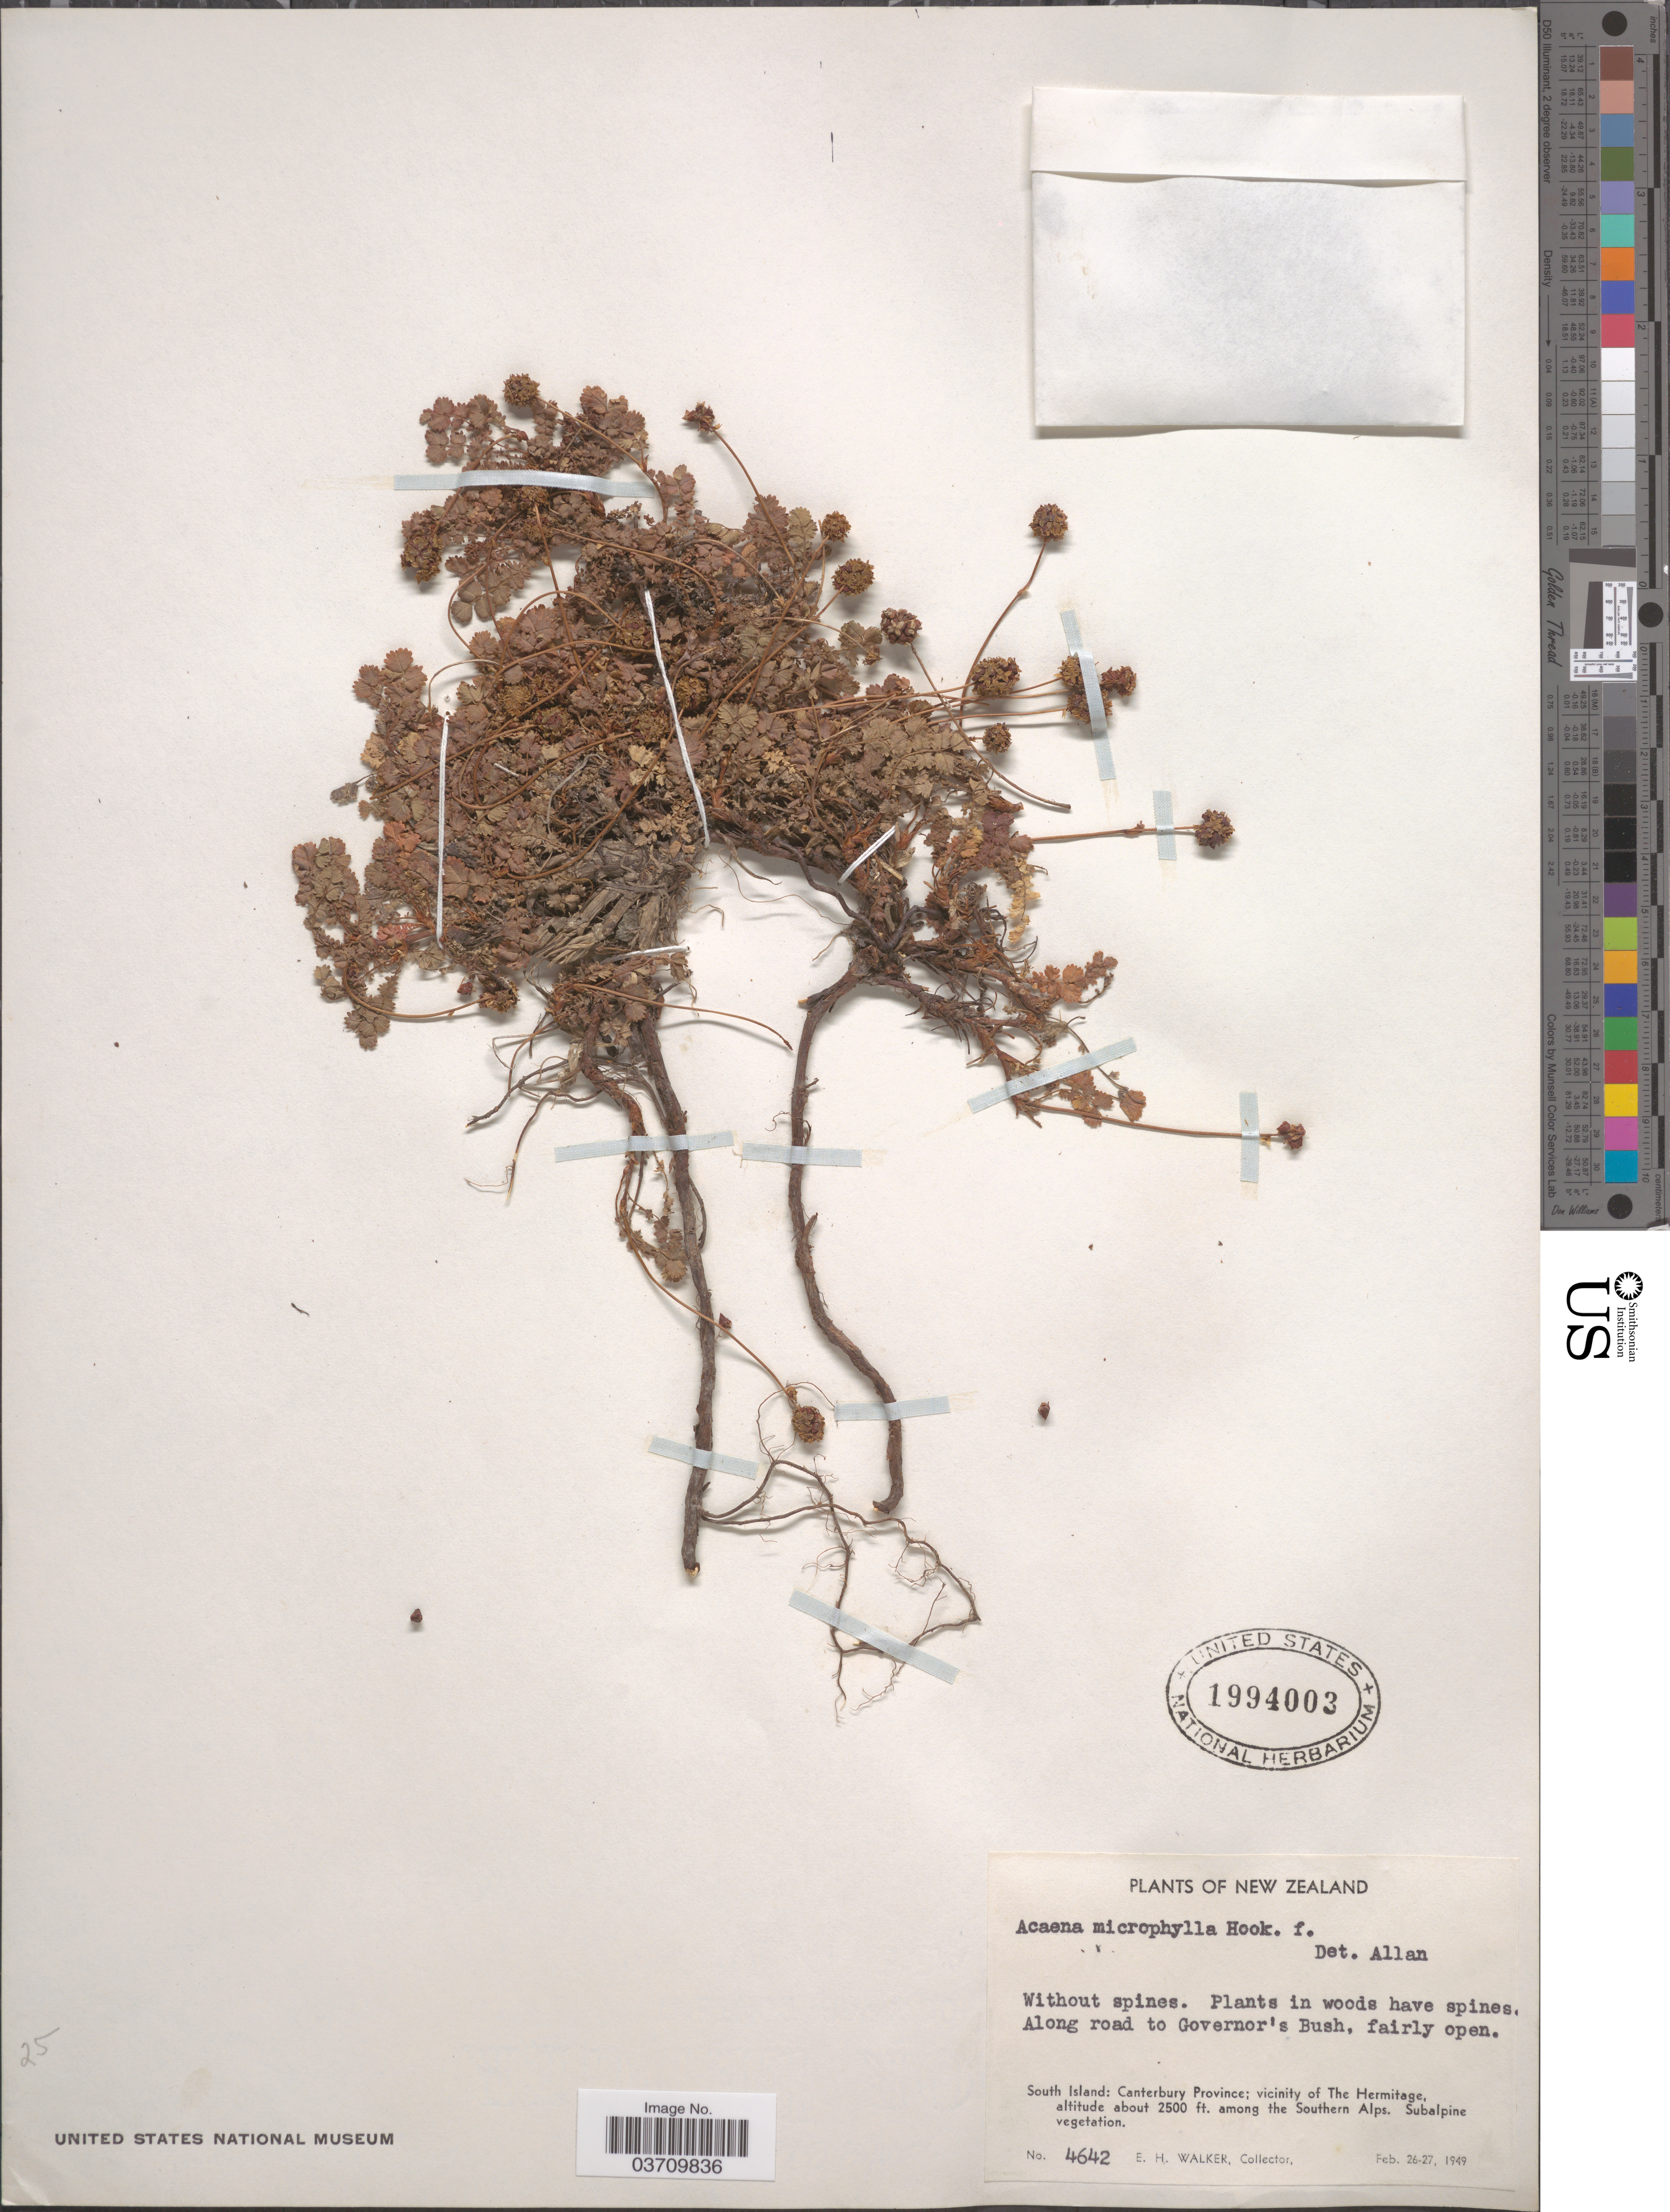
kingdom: Plantae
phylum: Tracheophyta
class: Magnoliopsida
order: Rosales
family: Rosaceae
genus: Acaena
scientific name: Acaena microphylla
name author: Hook. f.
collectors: E. H. Walker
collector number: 4642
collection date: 1949-02-26/1949-02-27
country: New Zealand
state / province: Canterbury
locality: Along road to Governor's Bush. South Island; vicinity of The Hermitage, among the Southern Alps.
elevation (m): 762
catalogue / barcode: US 1994003